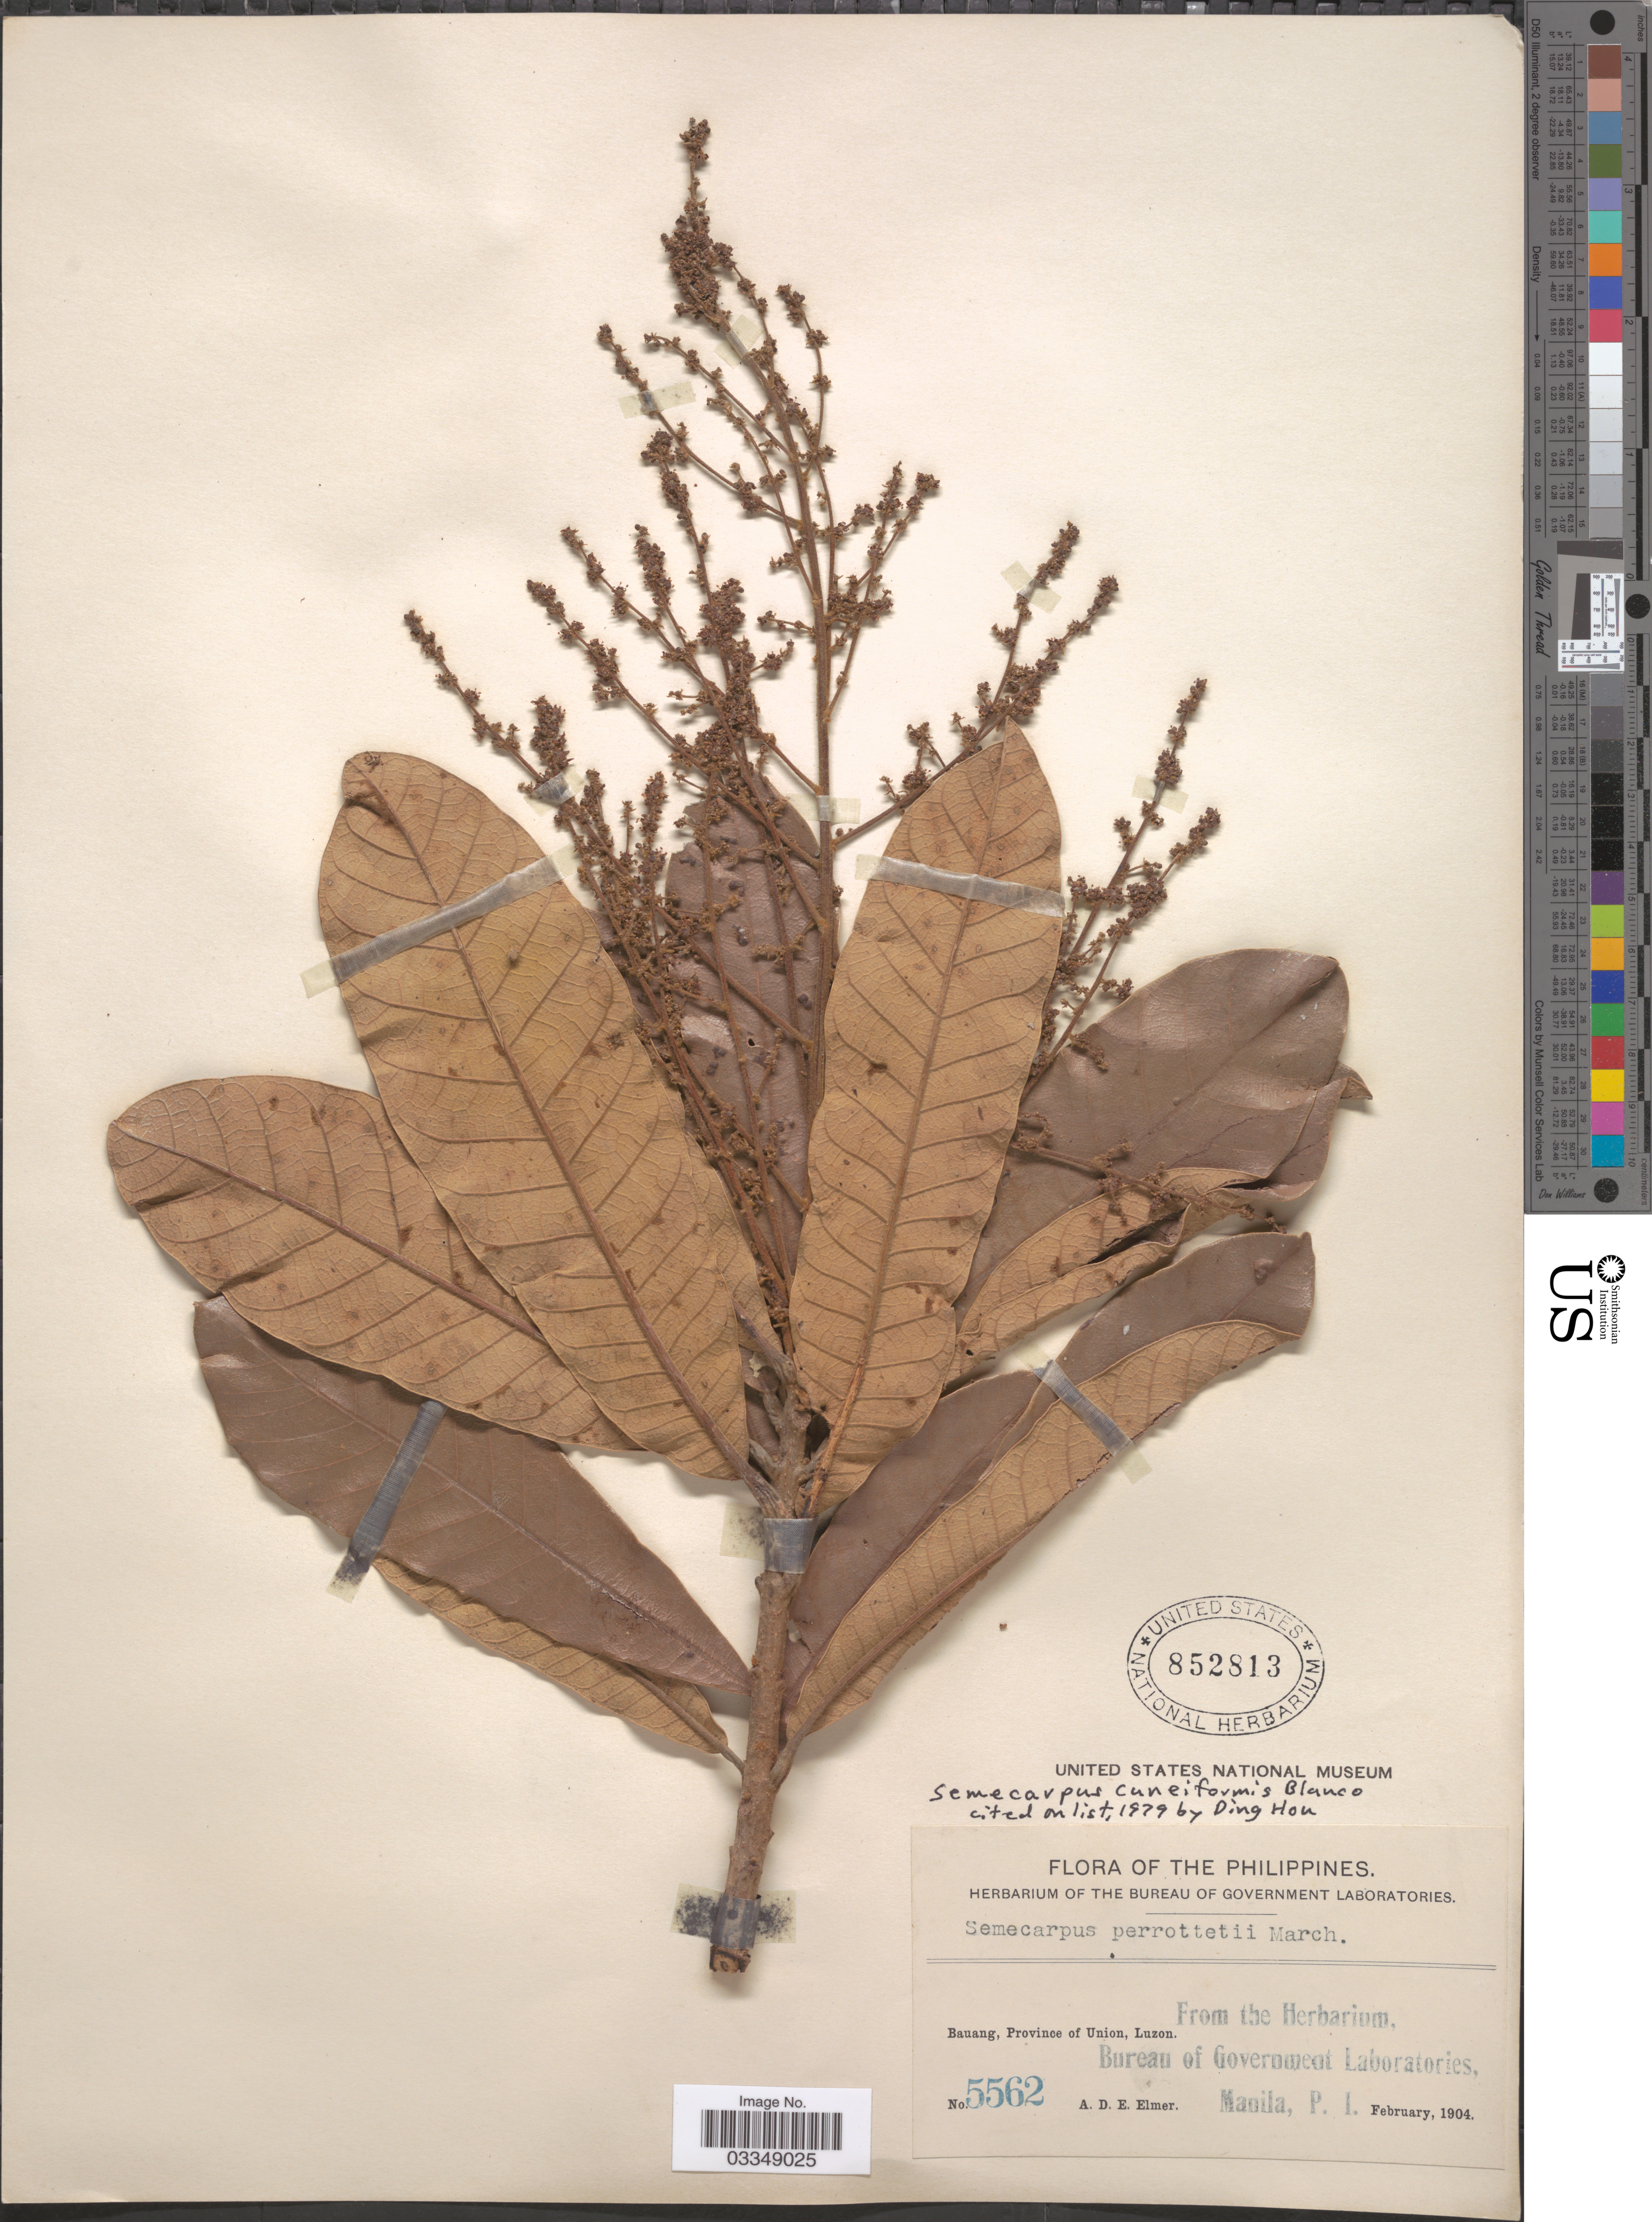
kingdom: Plantae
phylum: Tracheophyta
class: Magnoliopsida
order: Sapindales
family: Anacardiaceae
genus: Semecarpus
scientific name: Semecarpus cuneiformis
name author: Blanco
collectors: A. D. E. Elmer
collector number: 5562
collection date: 1904-02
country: Philippines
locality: Bauang, Province of Union, Luzon.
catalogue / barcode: US 852813